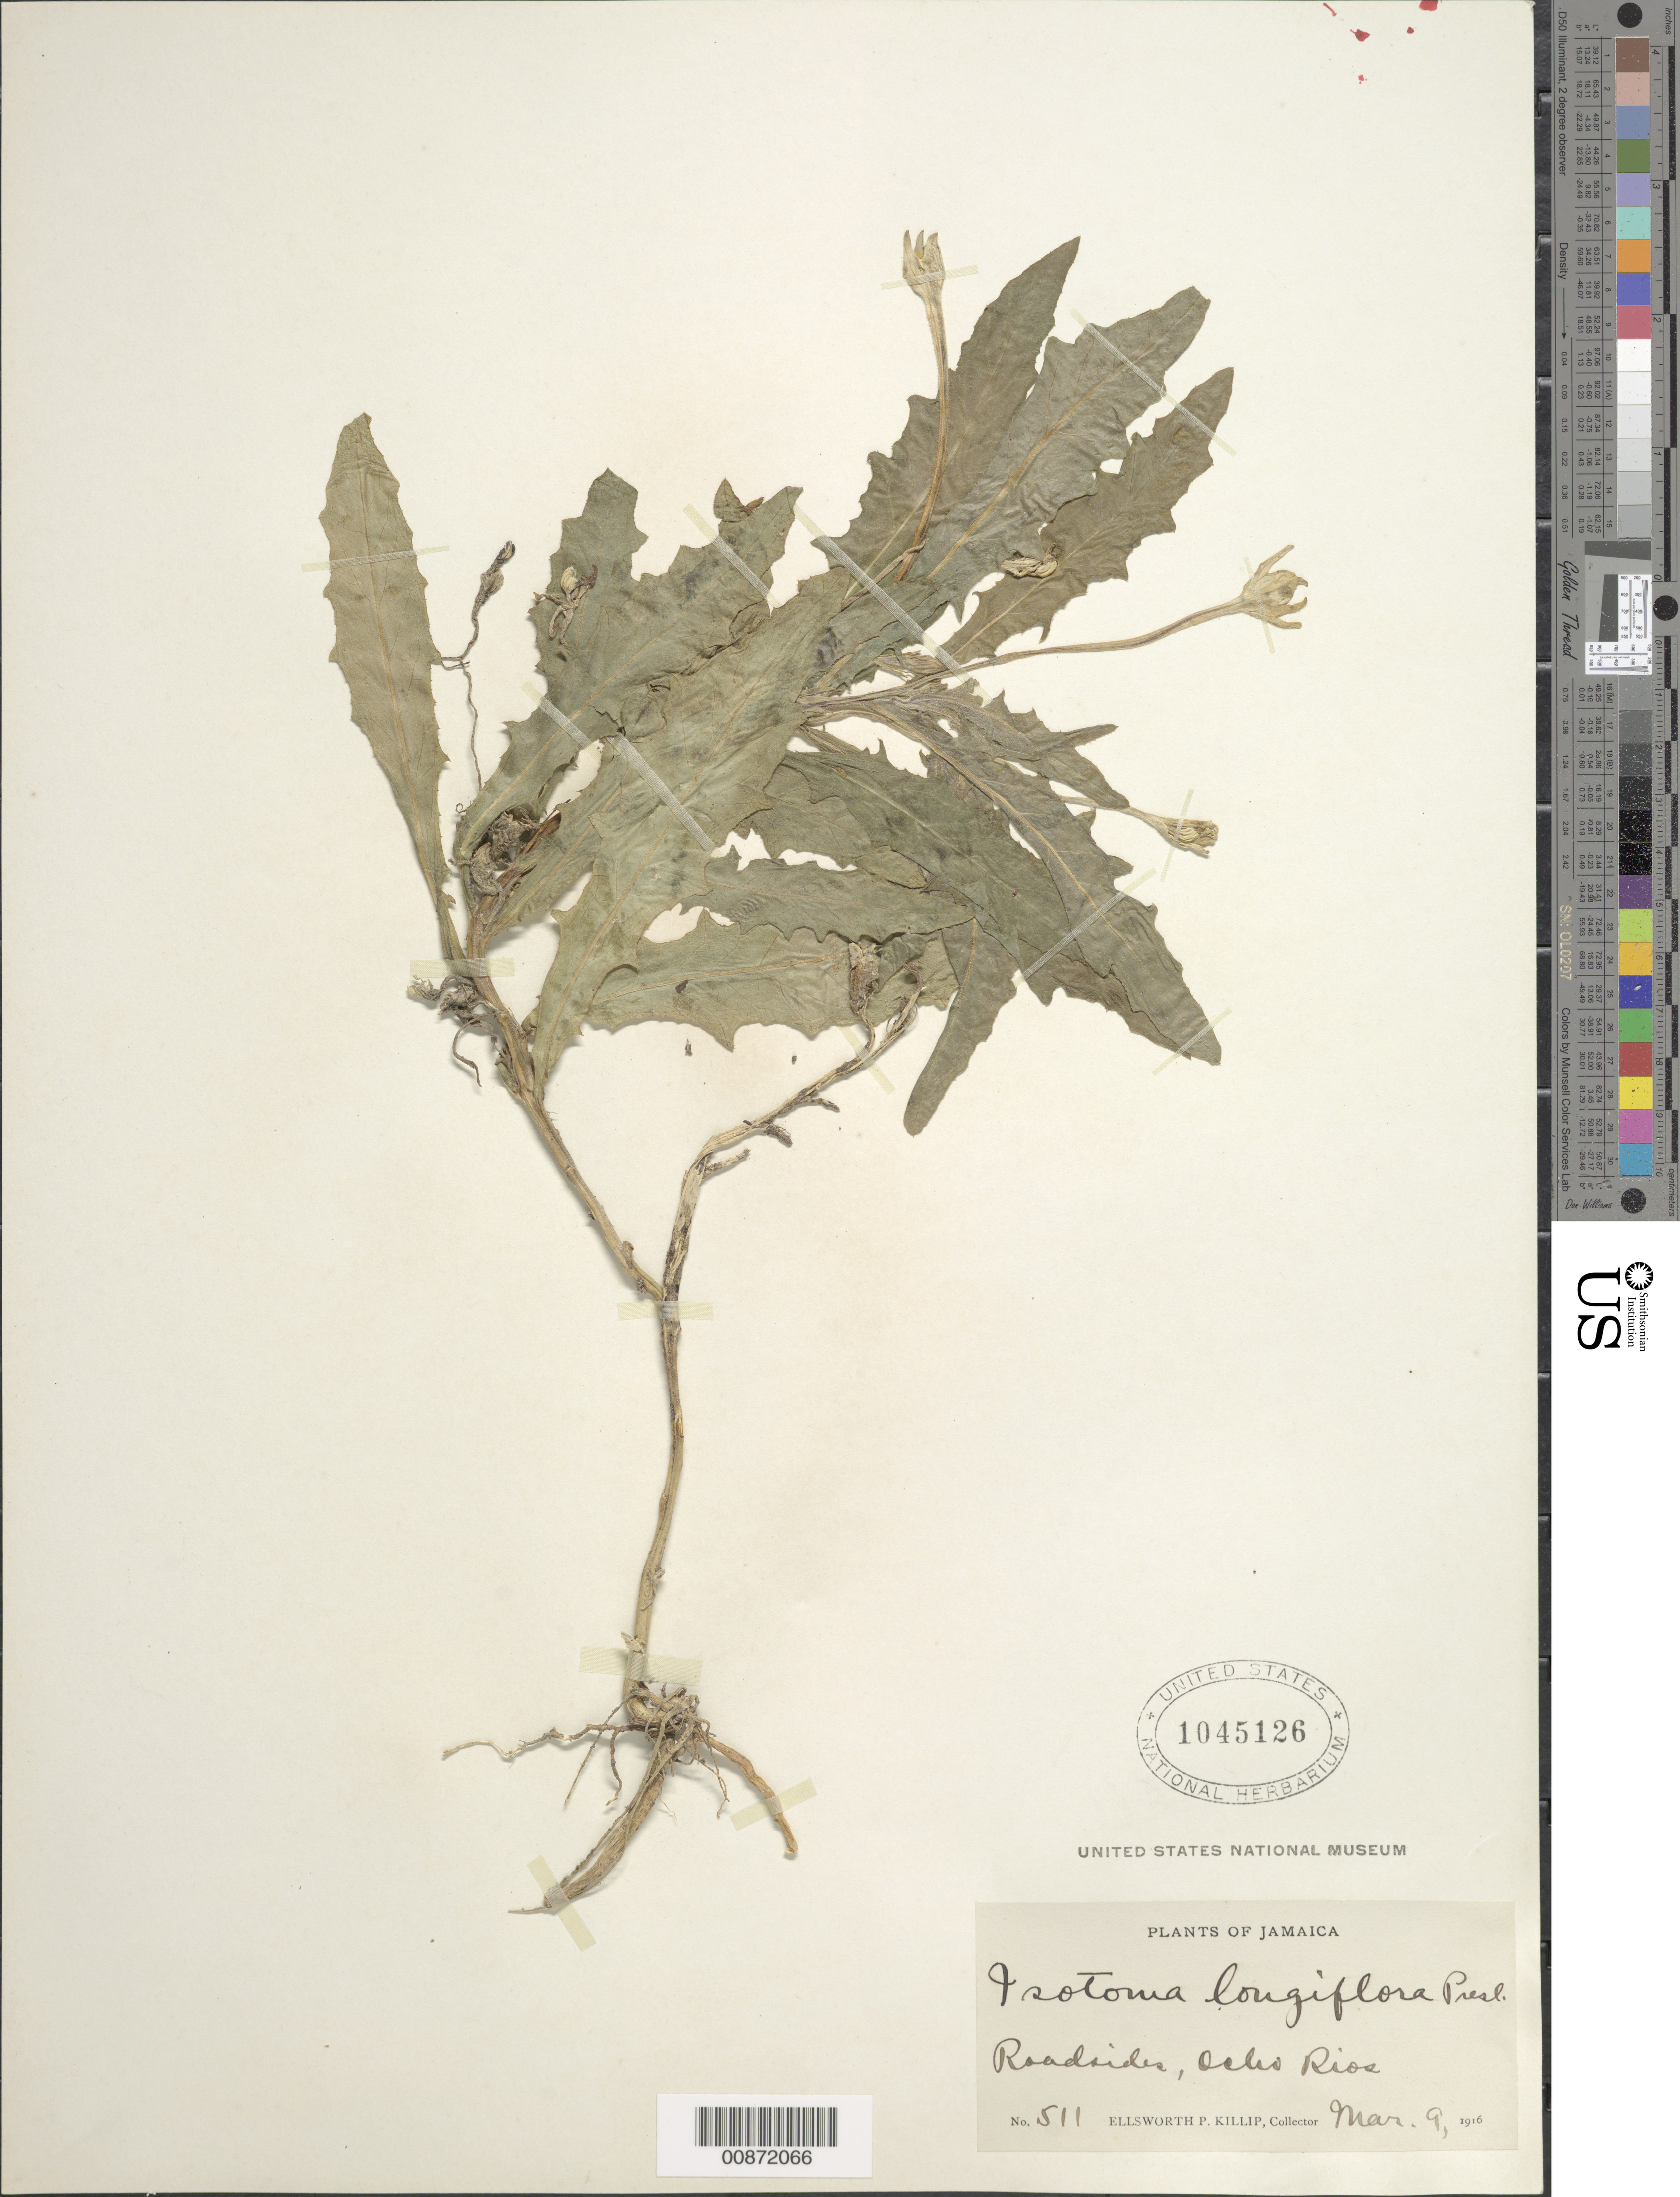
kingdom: Plantae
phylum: Tracheophyta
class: Magnoliopsida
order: Asterales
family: Campanulaceae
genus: Hippobroma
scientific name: Hippobroma longiflora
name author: (L.) G. Don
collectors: E. P. Killip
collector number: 511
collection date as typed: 09 May 1916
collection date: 1916-05-09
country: Jamaica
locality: Ocho Rios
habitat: Roadsides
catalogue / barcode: US 1045121